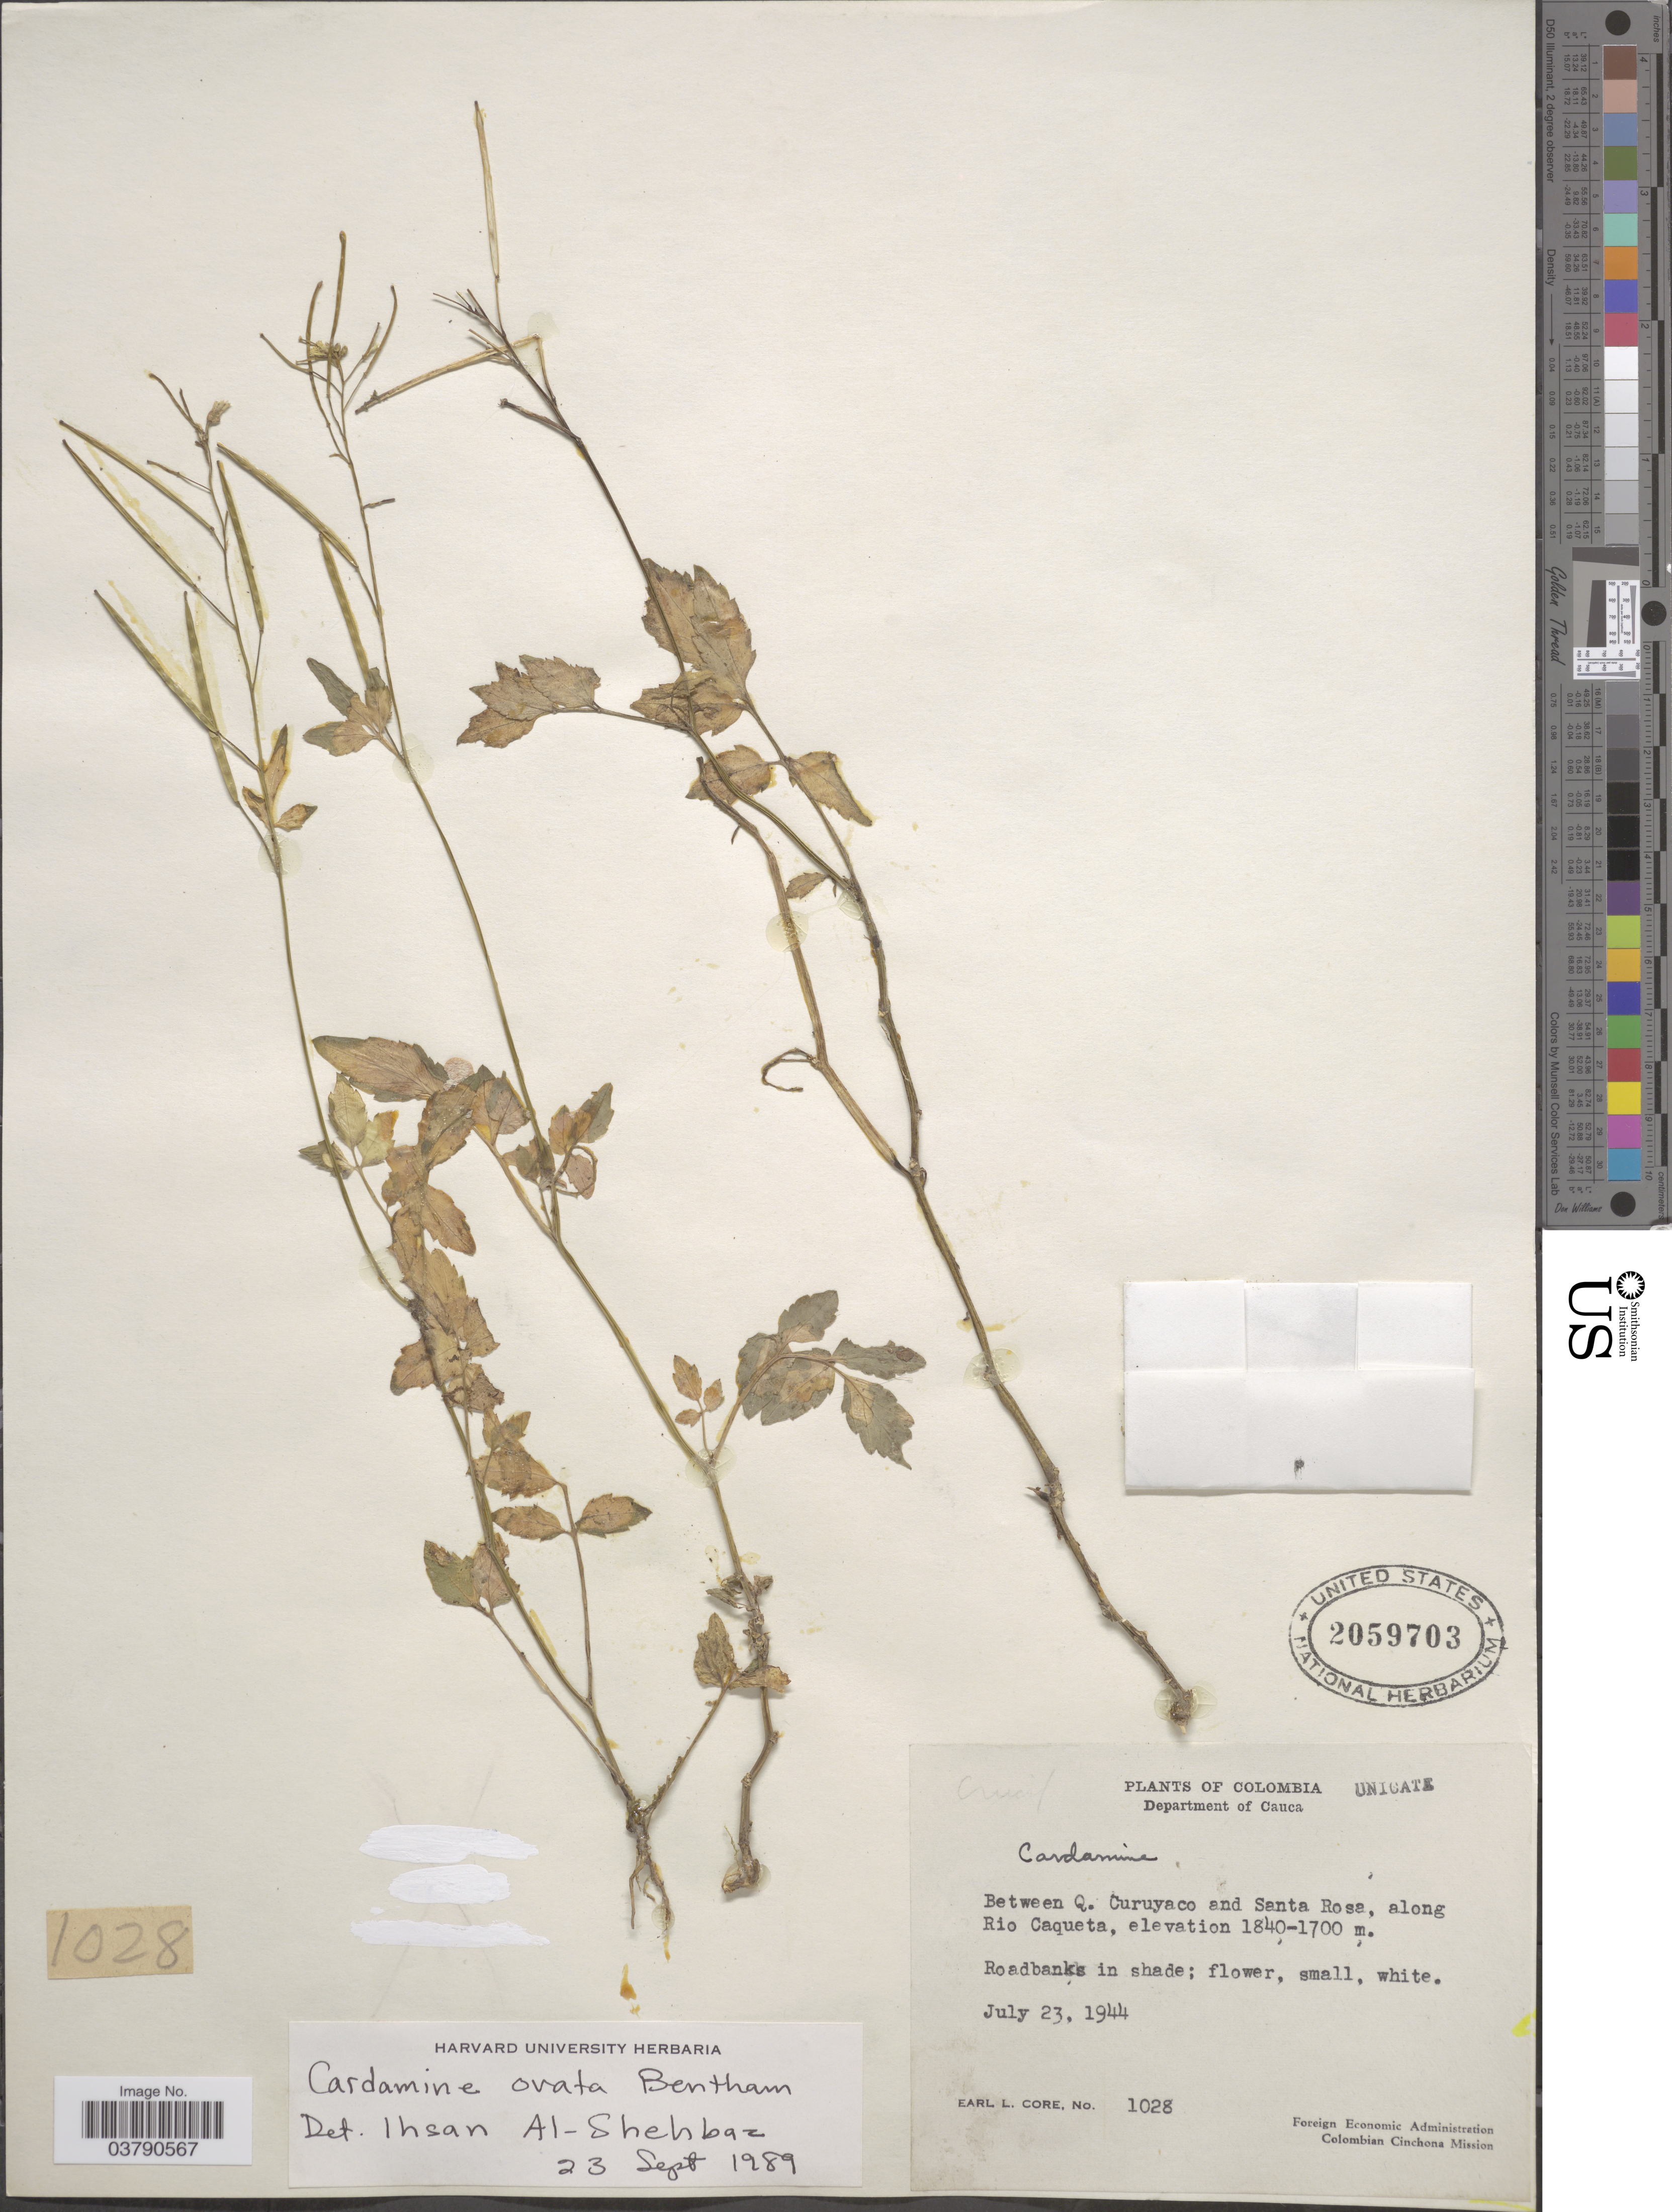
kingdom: Plantae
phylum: Tracheophyta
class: Magnoliopsida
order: Brassicales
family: Brassicaceae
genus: Cardamine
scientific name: Cardamine ovata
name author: Benth.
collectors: E. L. Core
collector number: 1028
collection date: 1944-07-23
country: Colombia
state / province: Cauca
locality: Department of Cauca. Between Q. Curuyaco and Santa Rosa, along Rio Caqueta.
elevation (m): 1700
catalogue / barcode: US 2059703